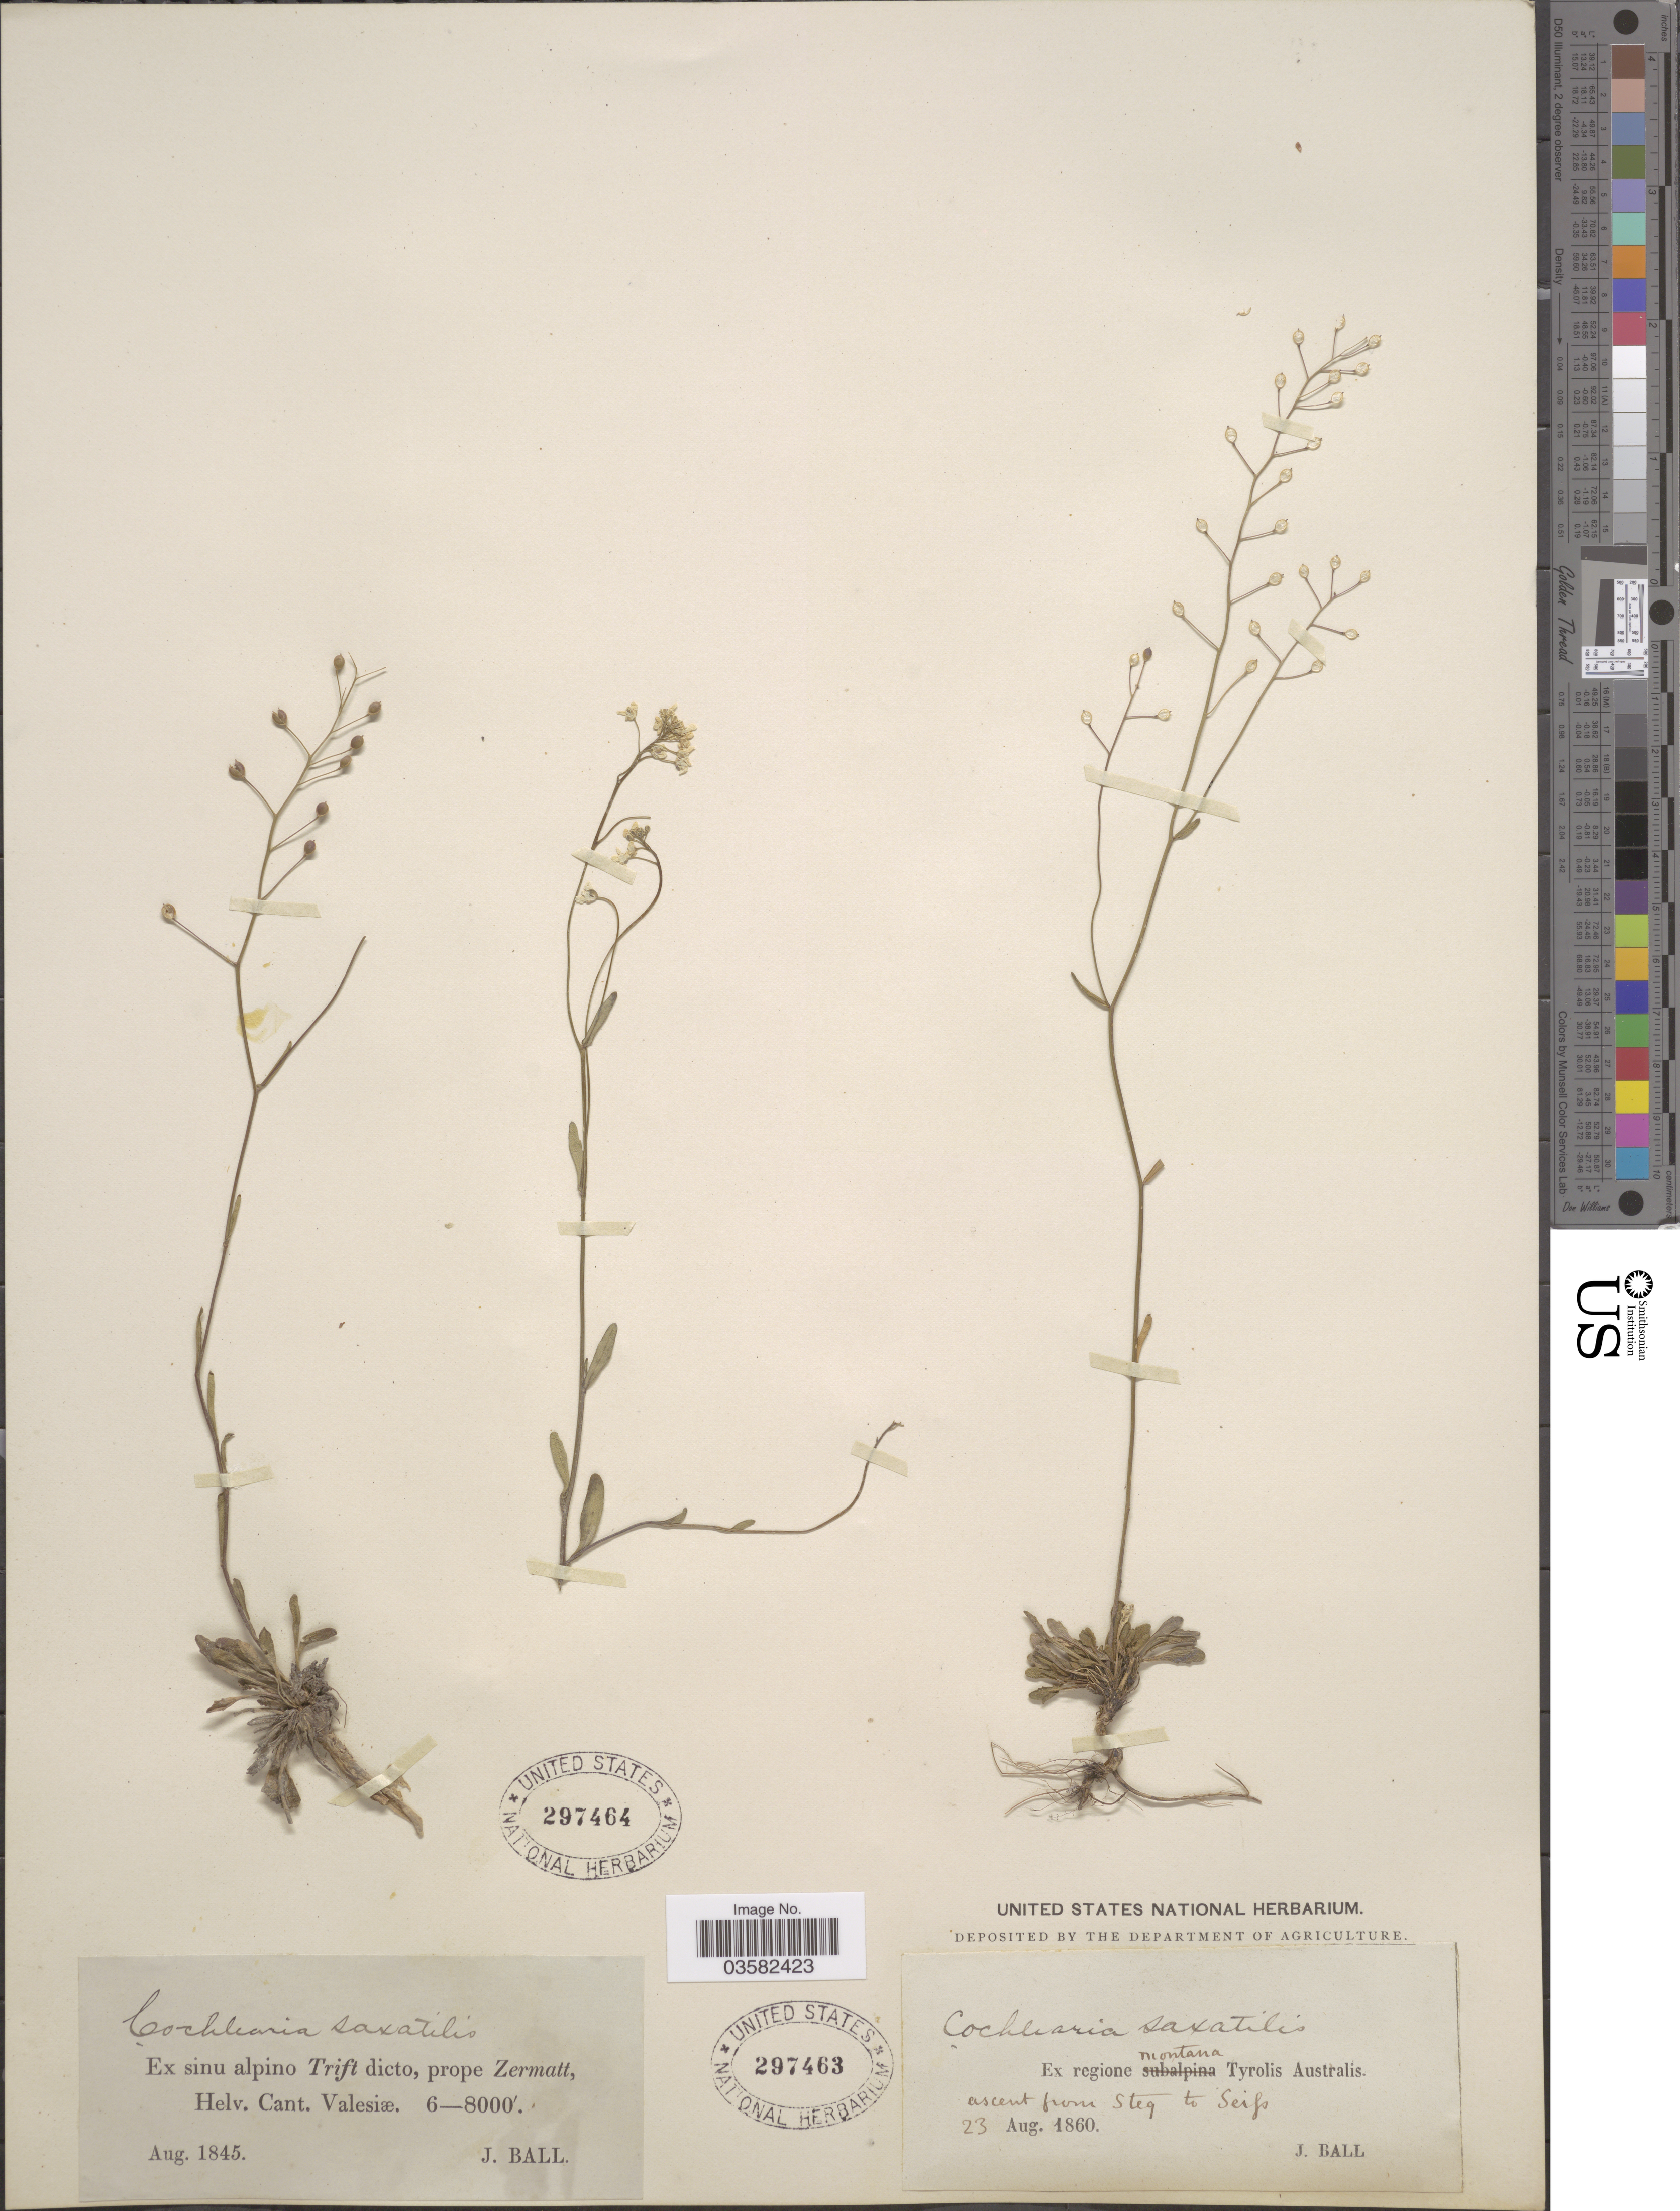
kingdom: Plantae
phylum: Tracheophyta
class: Magnoliopsida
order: Brassicales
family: Brassicaceae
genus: Kernera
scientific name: Kernera saxatilis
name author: (L.) Rchb.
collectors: J. Ball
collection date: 1845-08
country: Switzerland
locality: Ex sinu Trift dicto, prope Zermatt, Helv. Cant. Valesiæ.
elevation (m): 1829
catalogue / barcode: US 297464